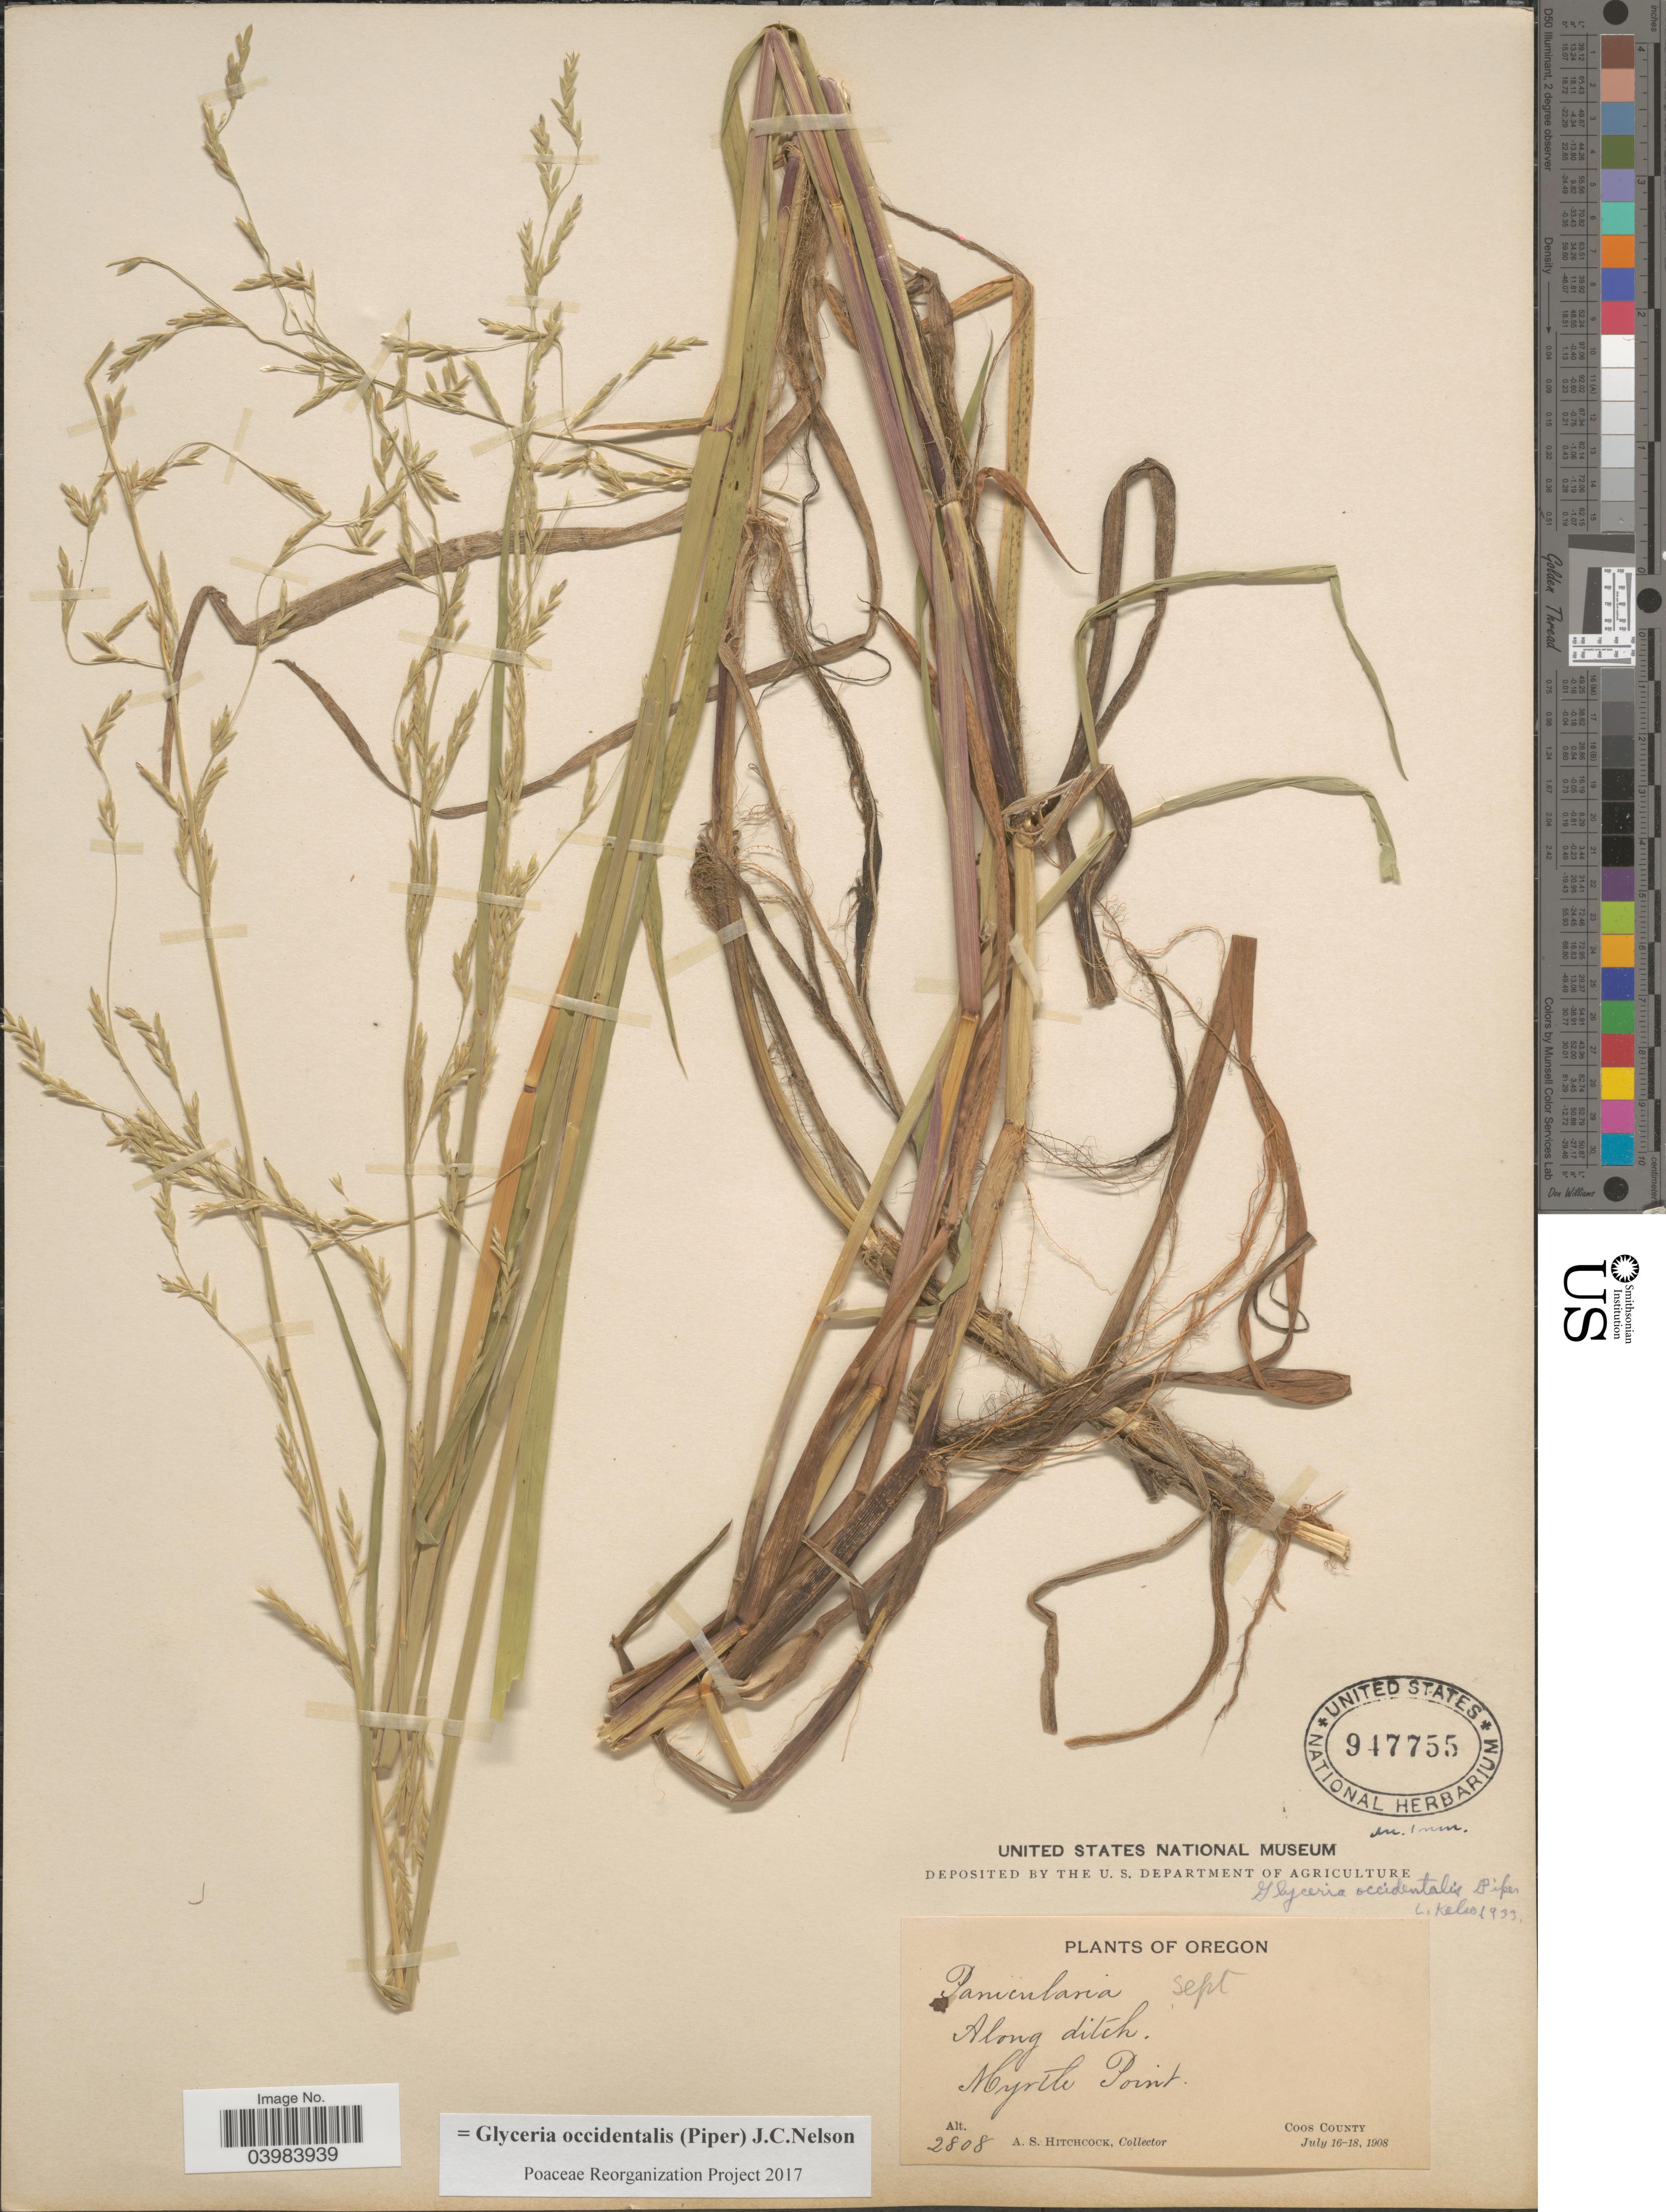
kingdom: Plantae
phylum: Tracheophyta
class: Liliopsida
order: Poales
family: Poaceae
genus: Glyceria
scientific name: Glyceria occidentalis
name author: (Piper) J.C. Nelson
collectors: A. S. Hitchcock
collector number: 2808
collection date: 1908-07-16/1908-07-18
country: United States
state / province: Oregon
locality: Along ditch. Myrtle Point. Coos County.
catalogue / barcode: US 947755